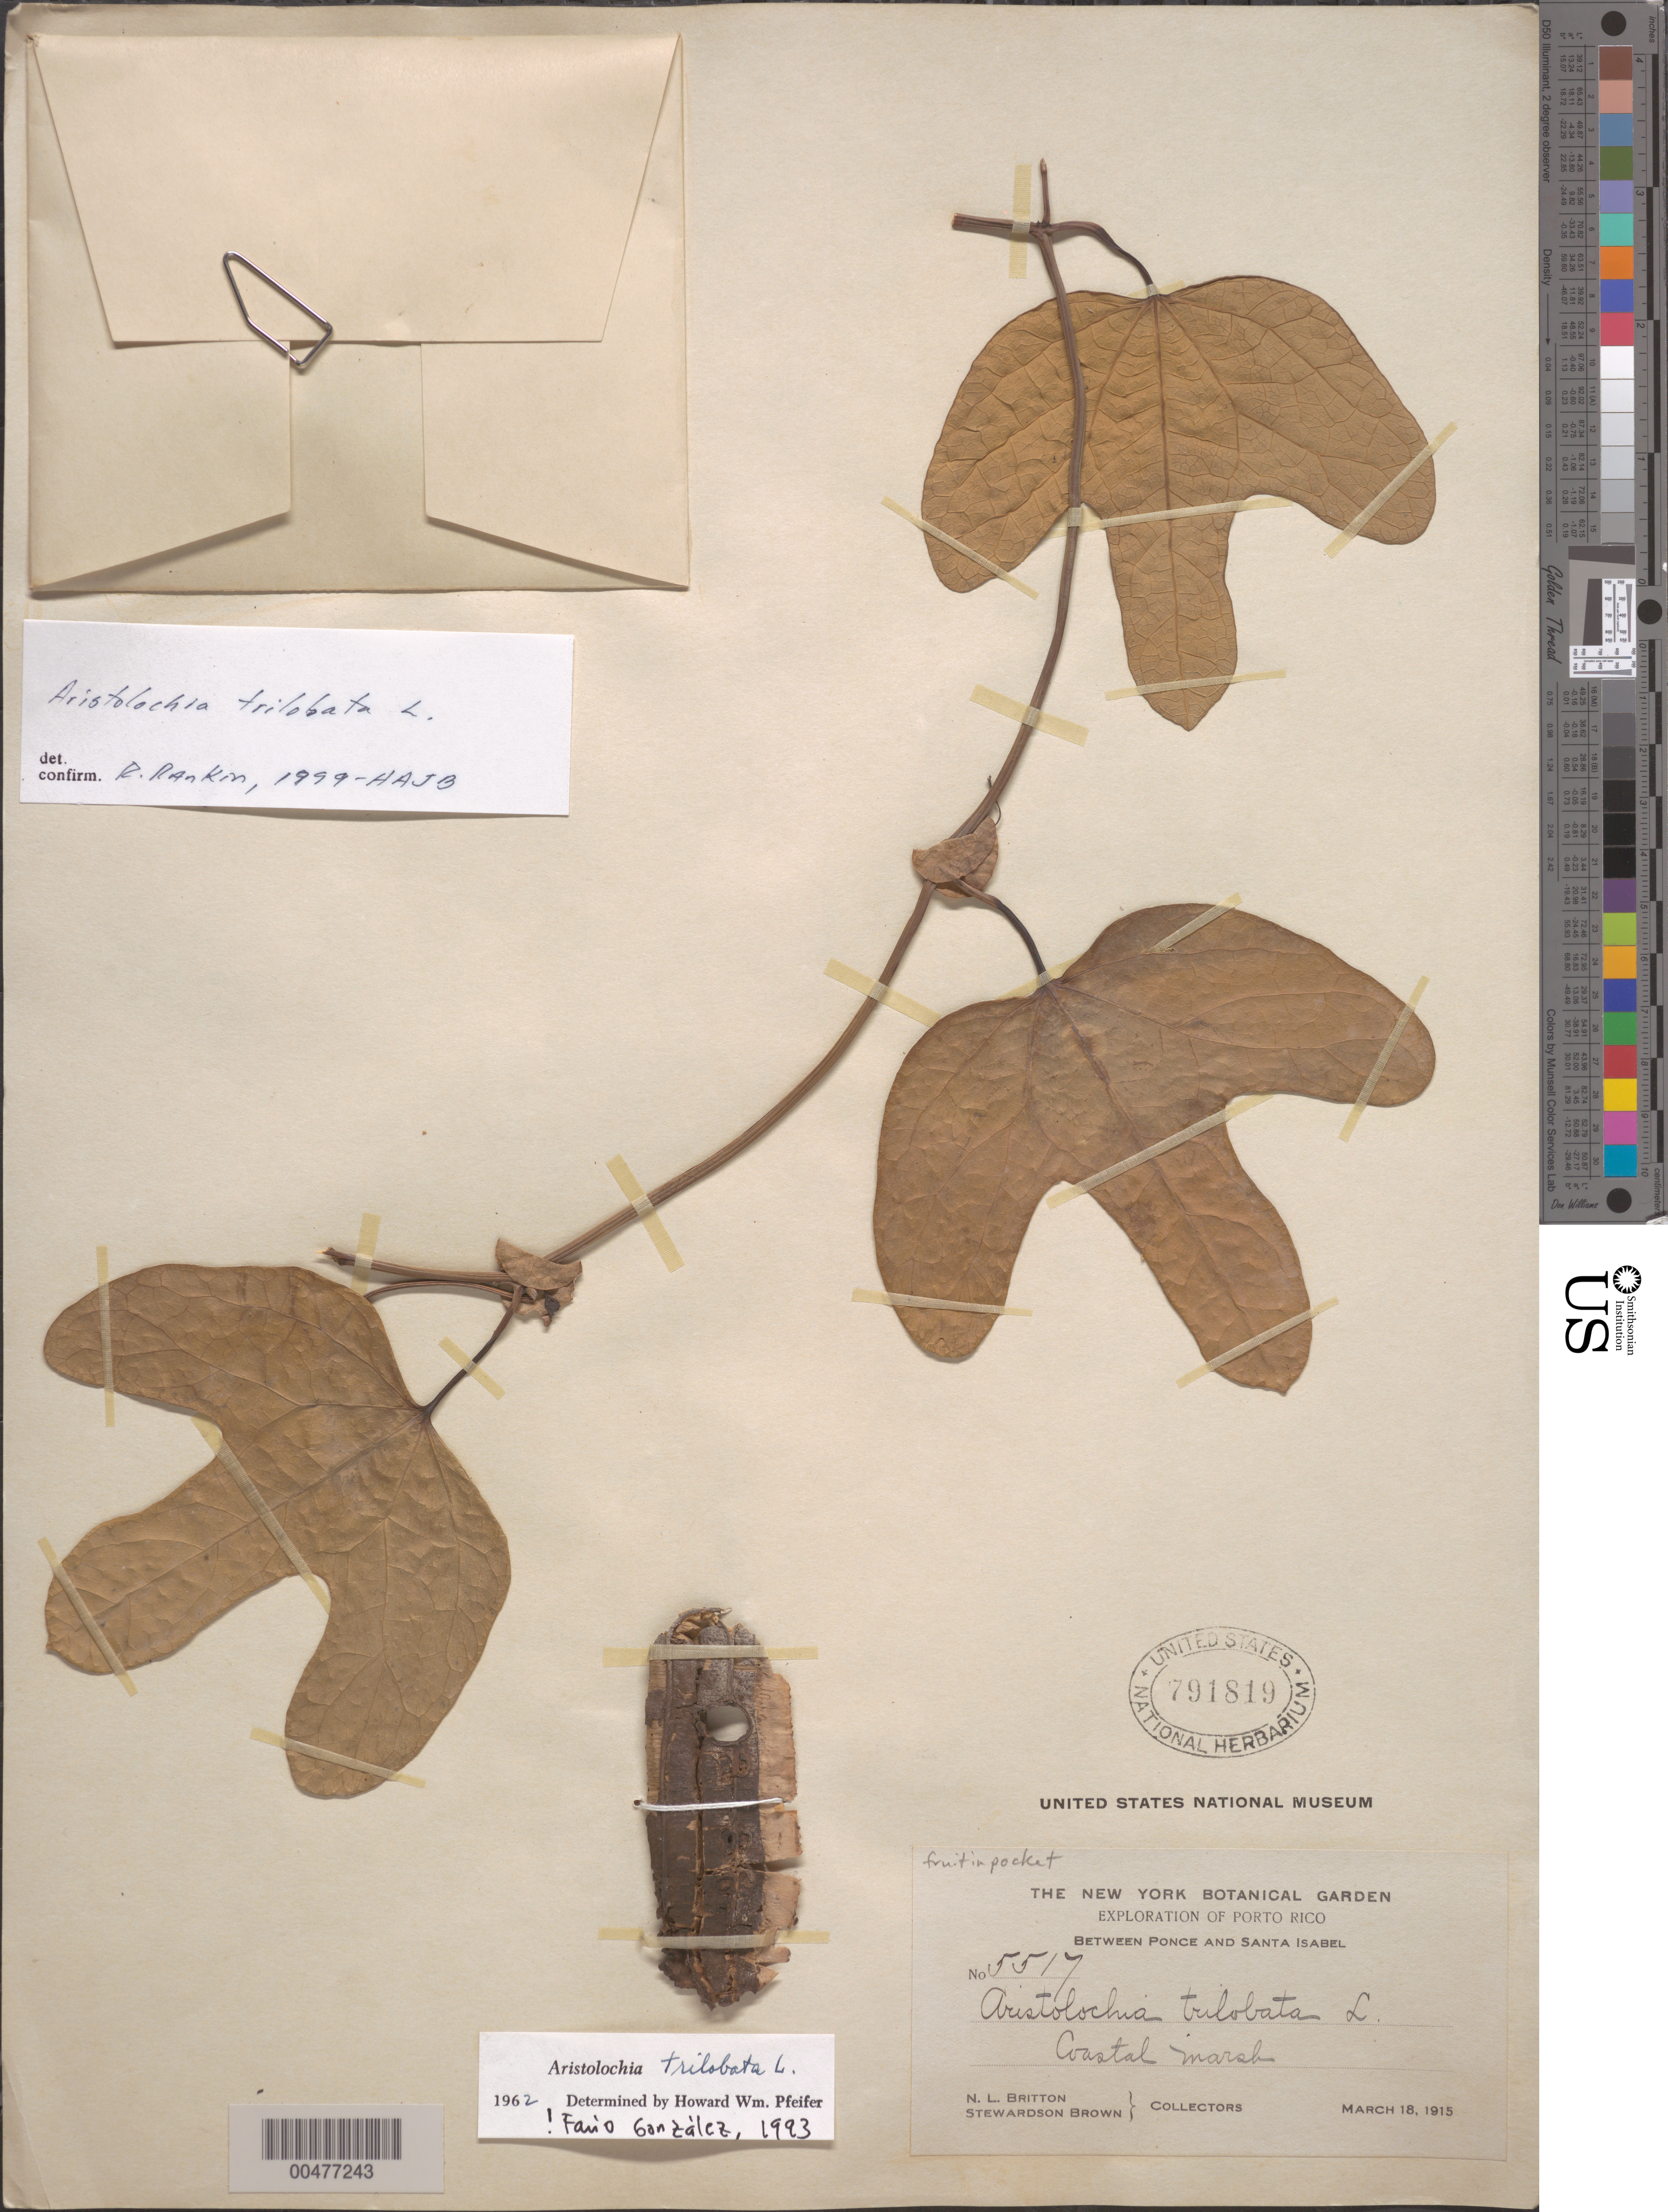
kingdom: Plantae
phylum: Tracheophyta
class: Magnoliopsida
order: Piperales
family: Aristolochiaceae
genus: Aristolochia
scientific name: Aristolochia trilobata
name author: L.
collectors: Britton, -- & -- Brown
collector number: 5517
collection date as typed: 18 Mar 1915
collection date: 1915-03-18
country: Puerto Rico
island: Greater Antilles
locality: between Ponce and Santa Isabel.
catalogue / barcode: US 791819